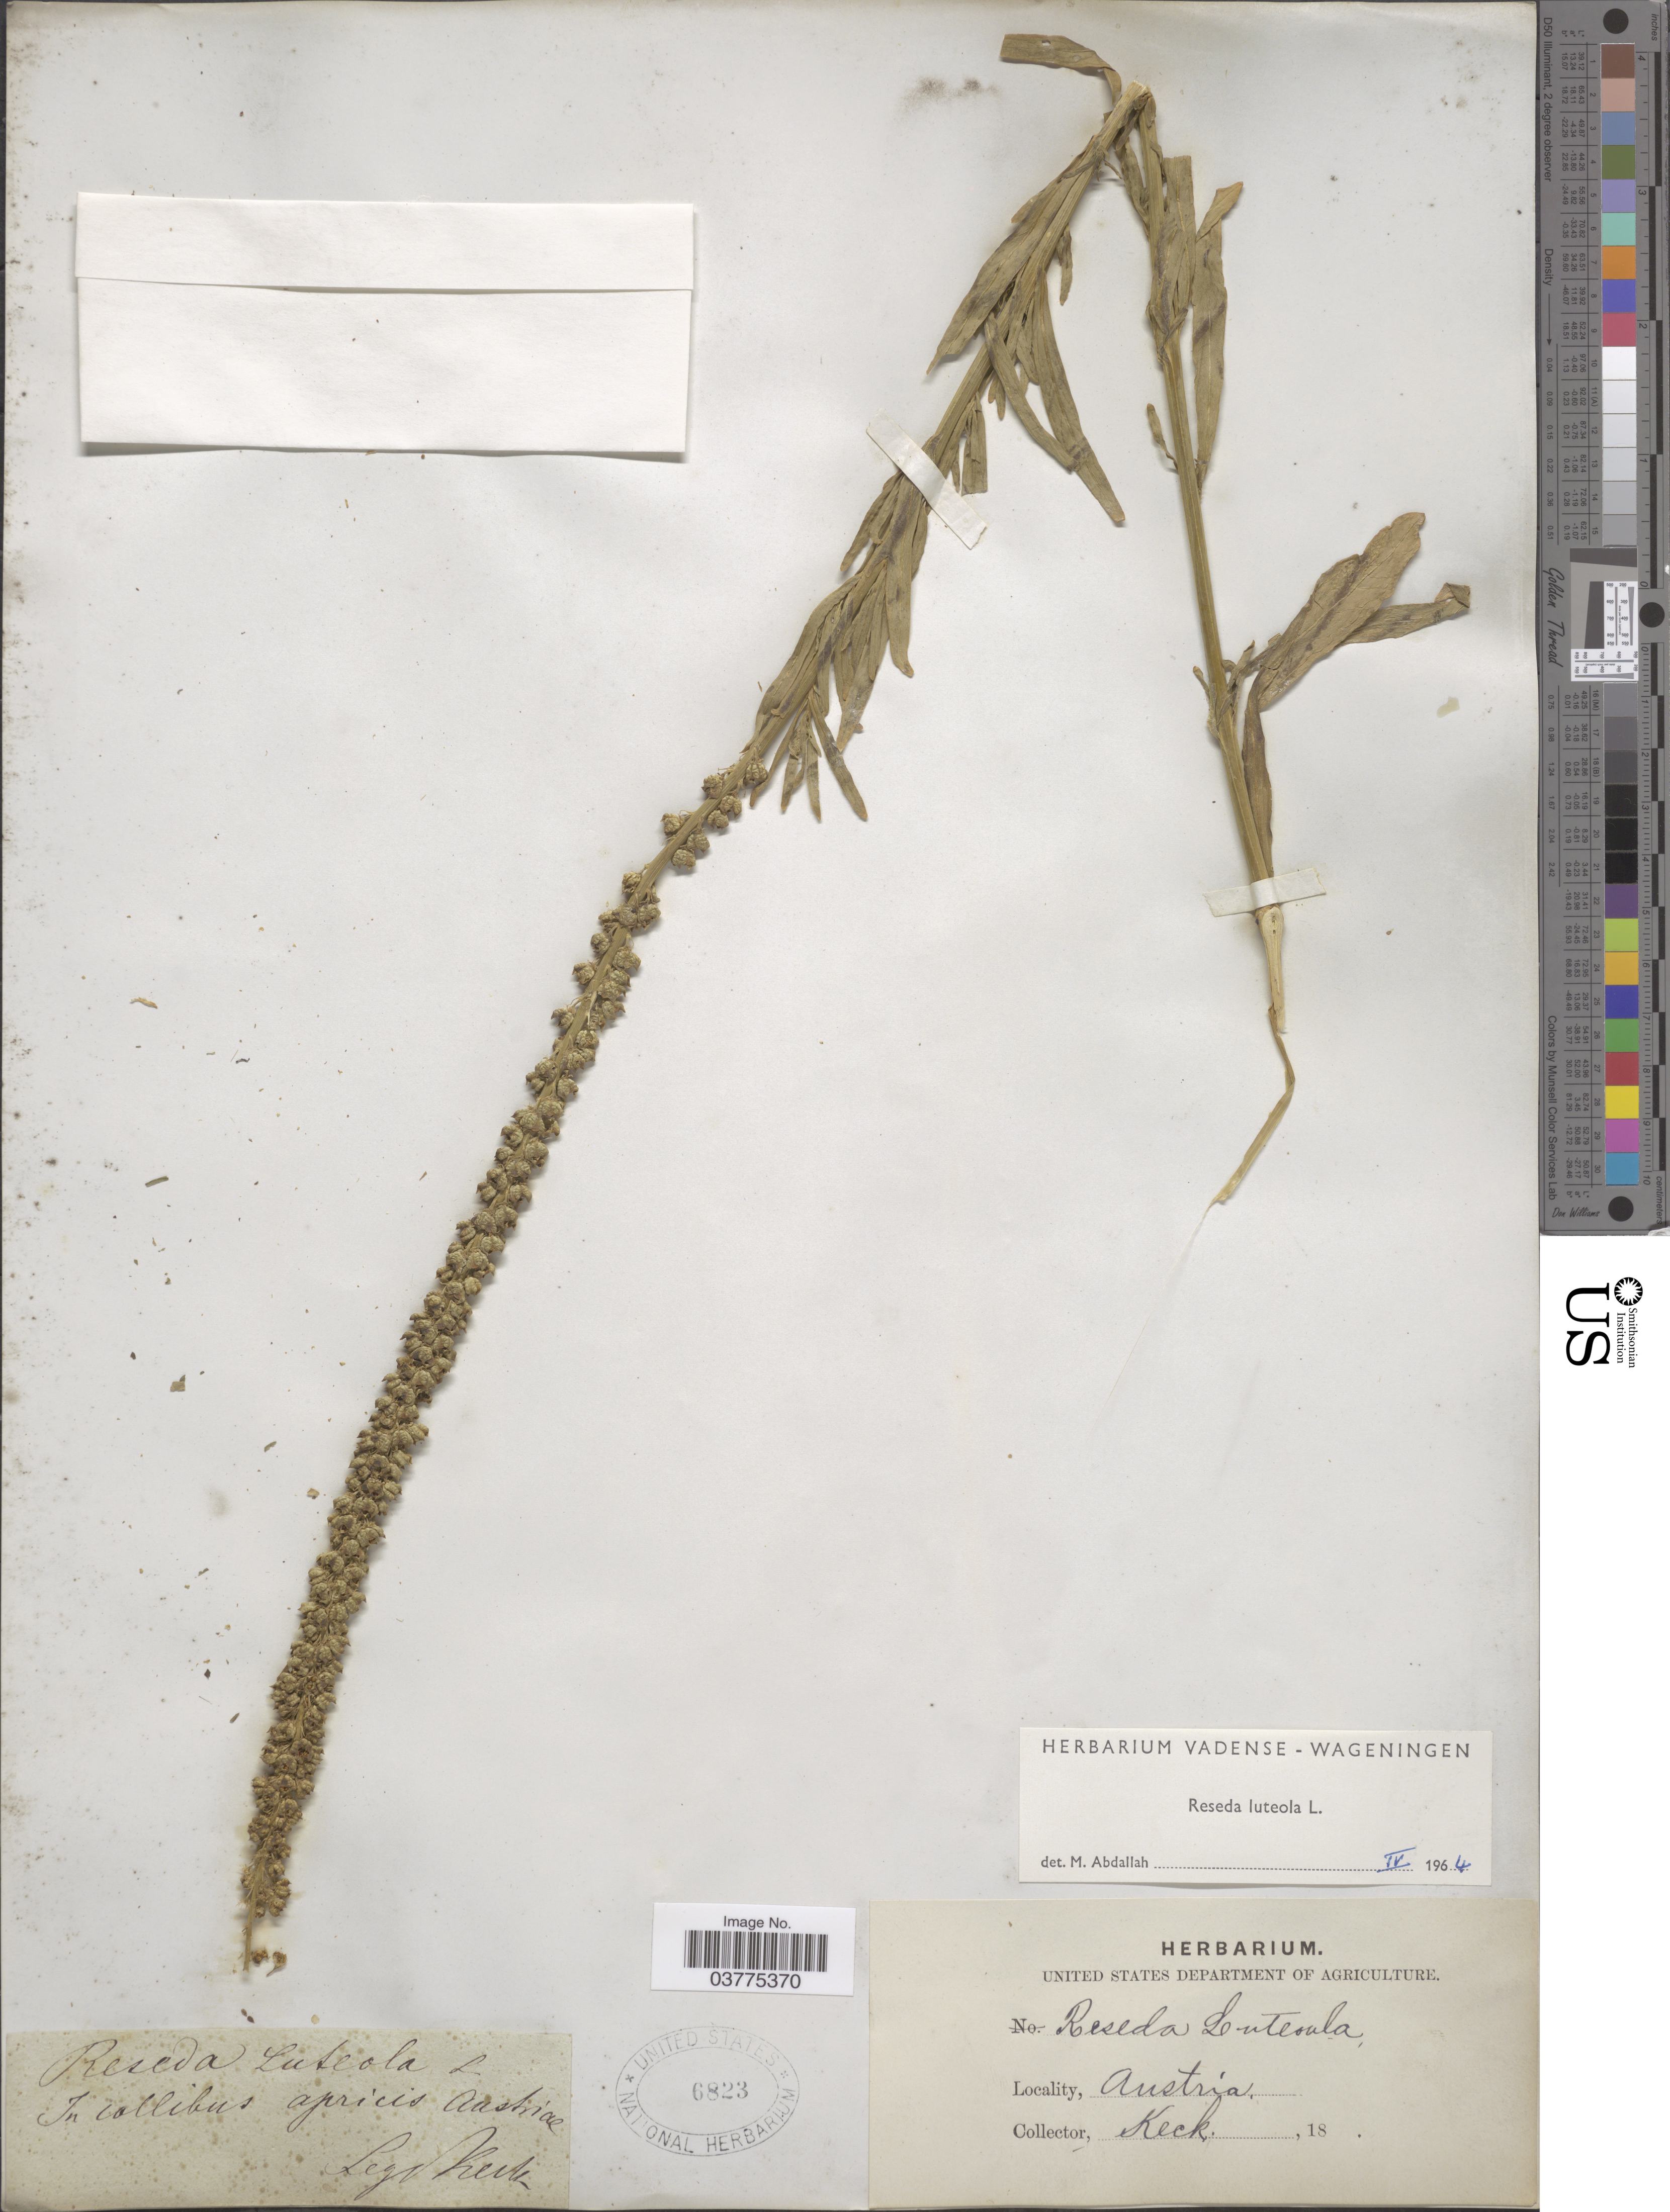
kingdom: Plantae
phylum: Tracheophyta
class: Magnoliopsida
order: Brassicales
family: Resedaceae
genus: Reseda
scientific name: Reseda luteola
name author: L.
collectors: -- Keck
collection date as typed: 18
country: Austria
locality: In collibus apricis Austriæ.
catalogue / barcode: US 6823